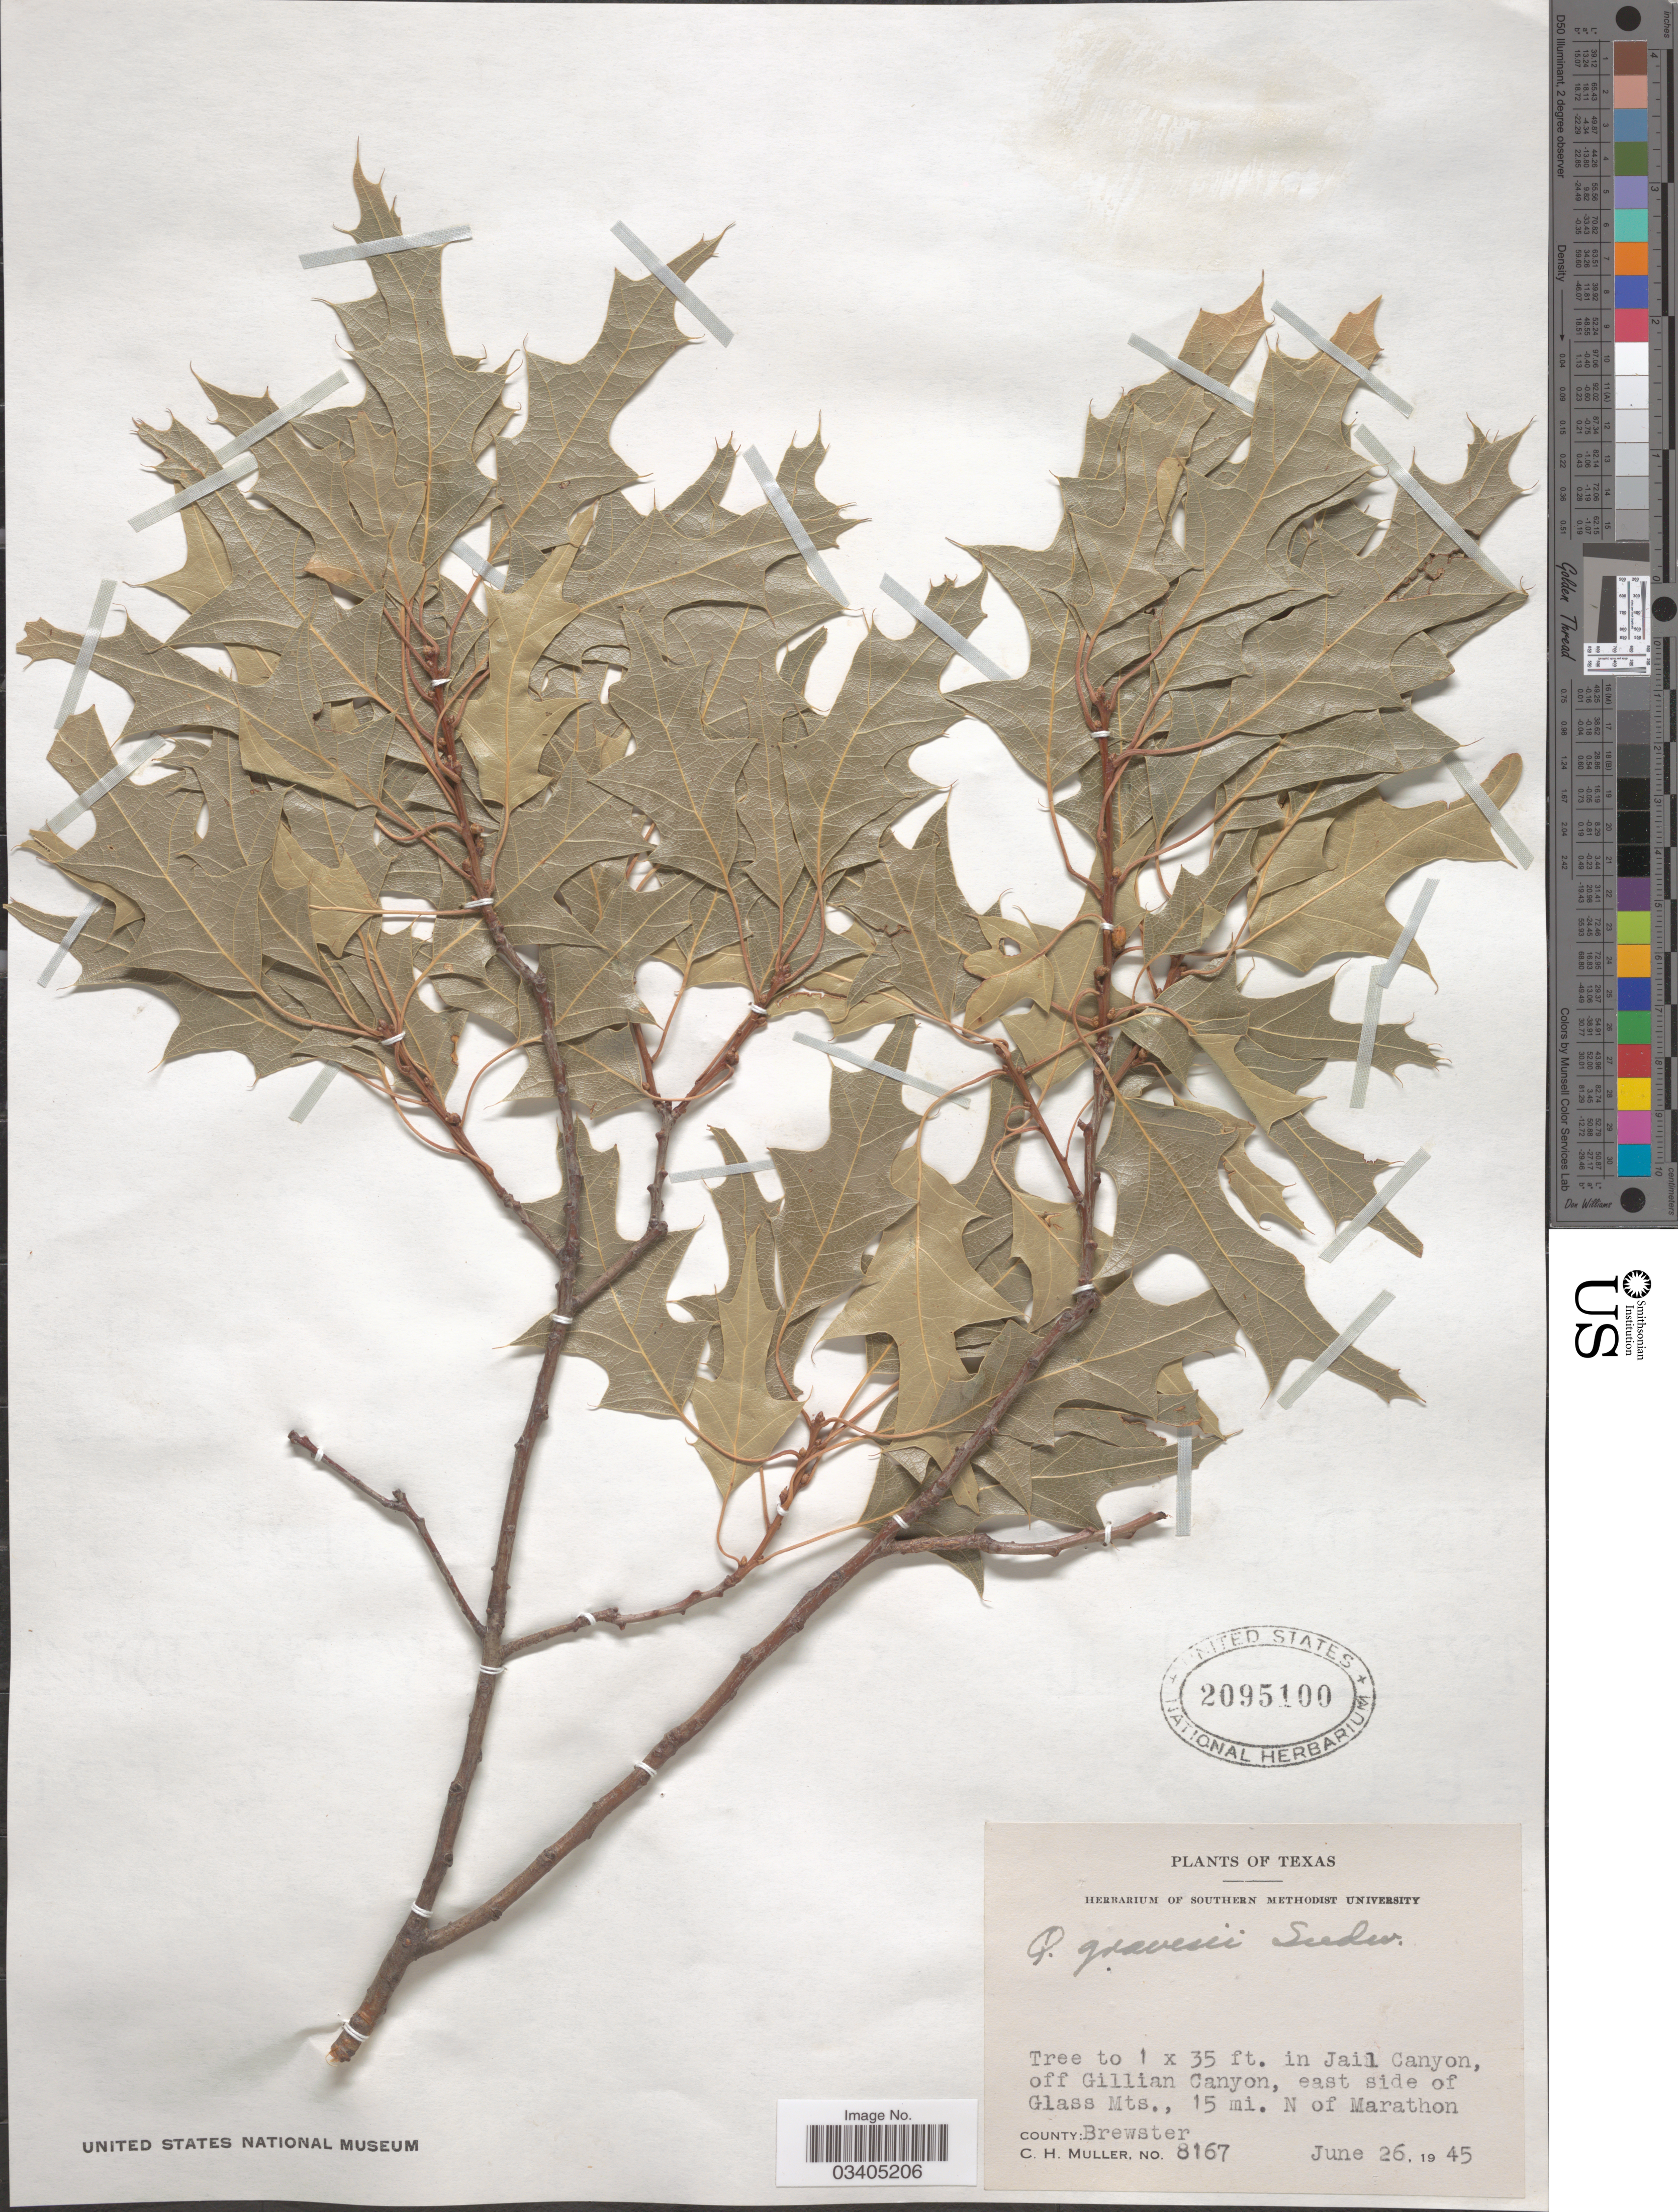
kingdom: Plantae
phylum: Tracheophyta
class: Magnoliopsida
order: Fagales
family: Fagaceae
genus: Quercus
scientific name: Quercus gravesii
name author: Sudw.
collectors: C. H. Mueller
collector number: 8167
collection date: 1945-06-26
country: United States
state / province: Texas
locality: In Jail Canyon, off Gillian Canyon, east side of Glass Mts., 15 mi. N of Marathon. County: Brewster.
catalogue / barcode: US 2095100